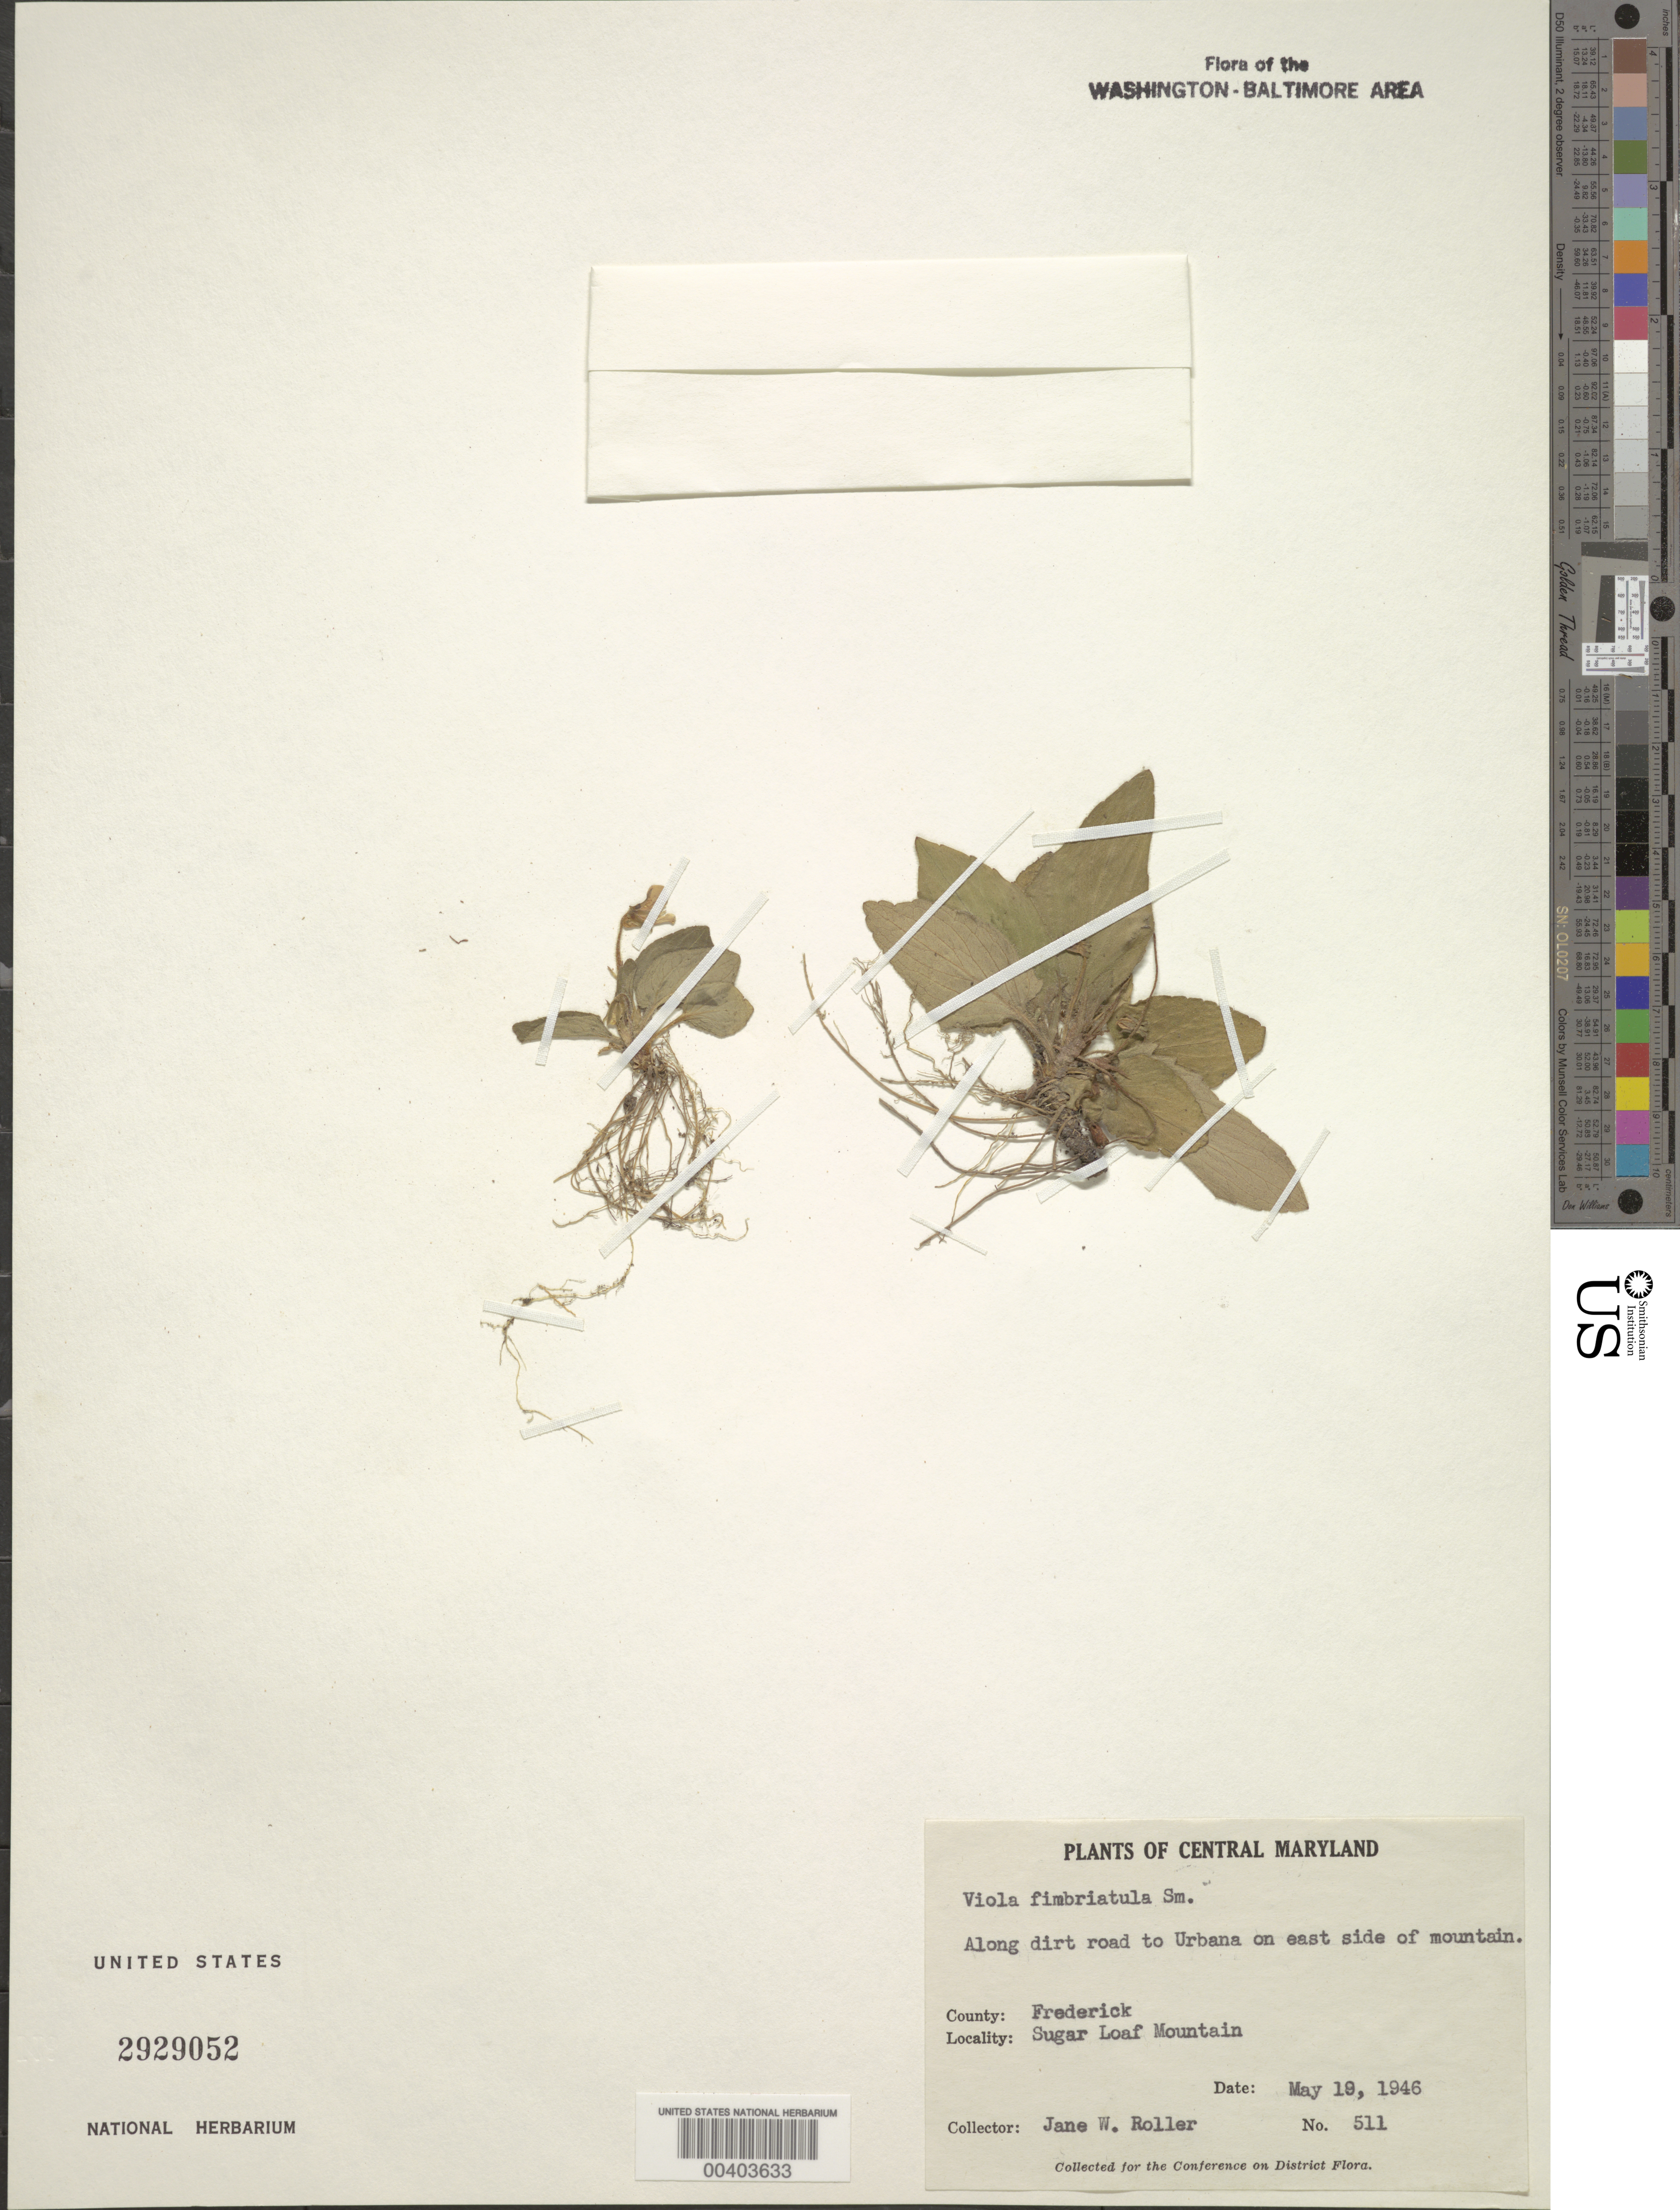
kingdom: Plantae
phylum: Tracheophyta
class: Magnoliopsida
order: Malpighiales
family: Violaceae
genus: Viola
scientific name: Viola sagittata var. ovata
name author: (Nutt.) Torr. & A. Gray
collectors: J. W. Roller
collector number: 511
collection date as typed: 19 May 1946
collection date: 1946-05-19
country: United States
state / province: Maryland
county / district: Frederick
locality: Sugar Loaf Mountain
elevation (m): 183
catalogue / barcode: US 2929052